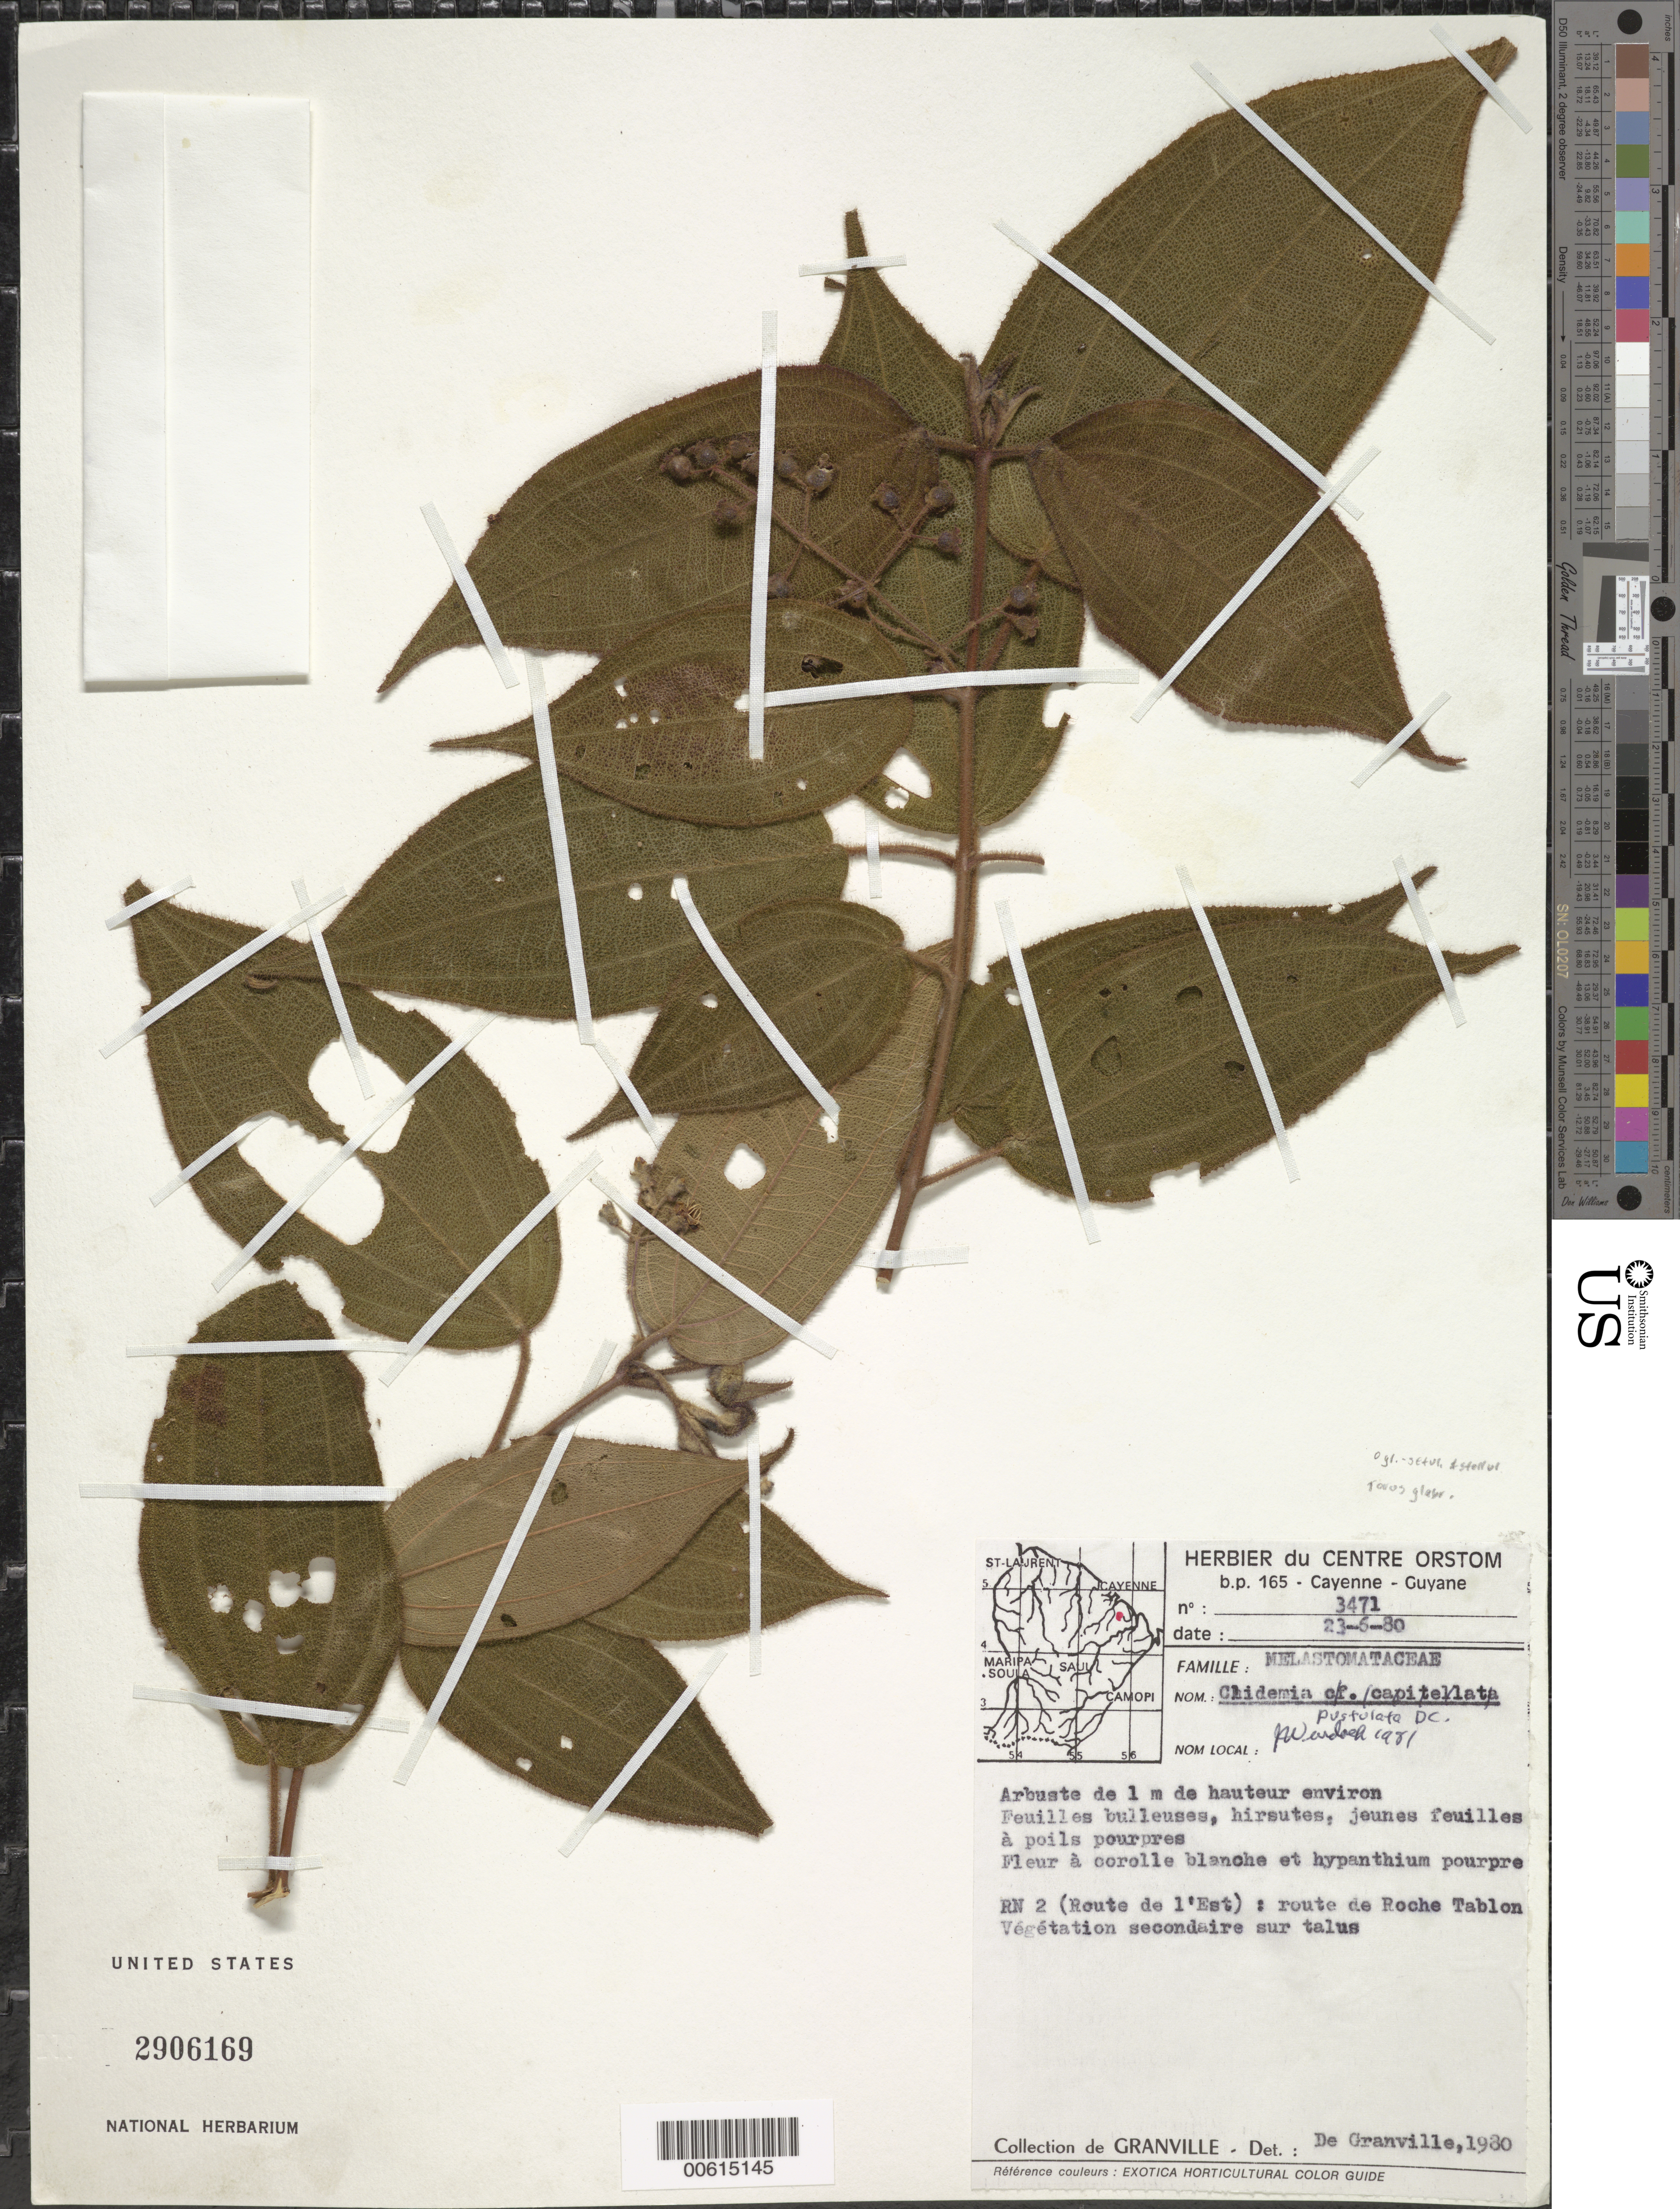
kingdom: Plantae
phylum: Tracheophyta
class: Magnoliopsida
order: Myrtales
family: Melastomataceae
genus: Clidemia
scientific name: Clidemia pustulata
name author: DC.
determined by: Wurdack, John J., (US), US (UNITED STATES)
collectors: J.-J. de Granville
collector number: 3471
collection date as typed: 23-Jun-80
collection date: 1980-06-23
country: French Guiana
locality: RN 2 (Route de l'Est), route de Roche Tablon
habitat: Vegetation secondaire sur talus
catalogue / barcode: US 2906169